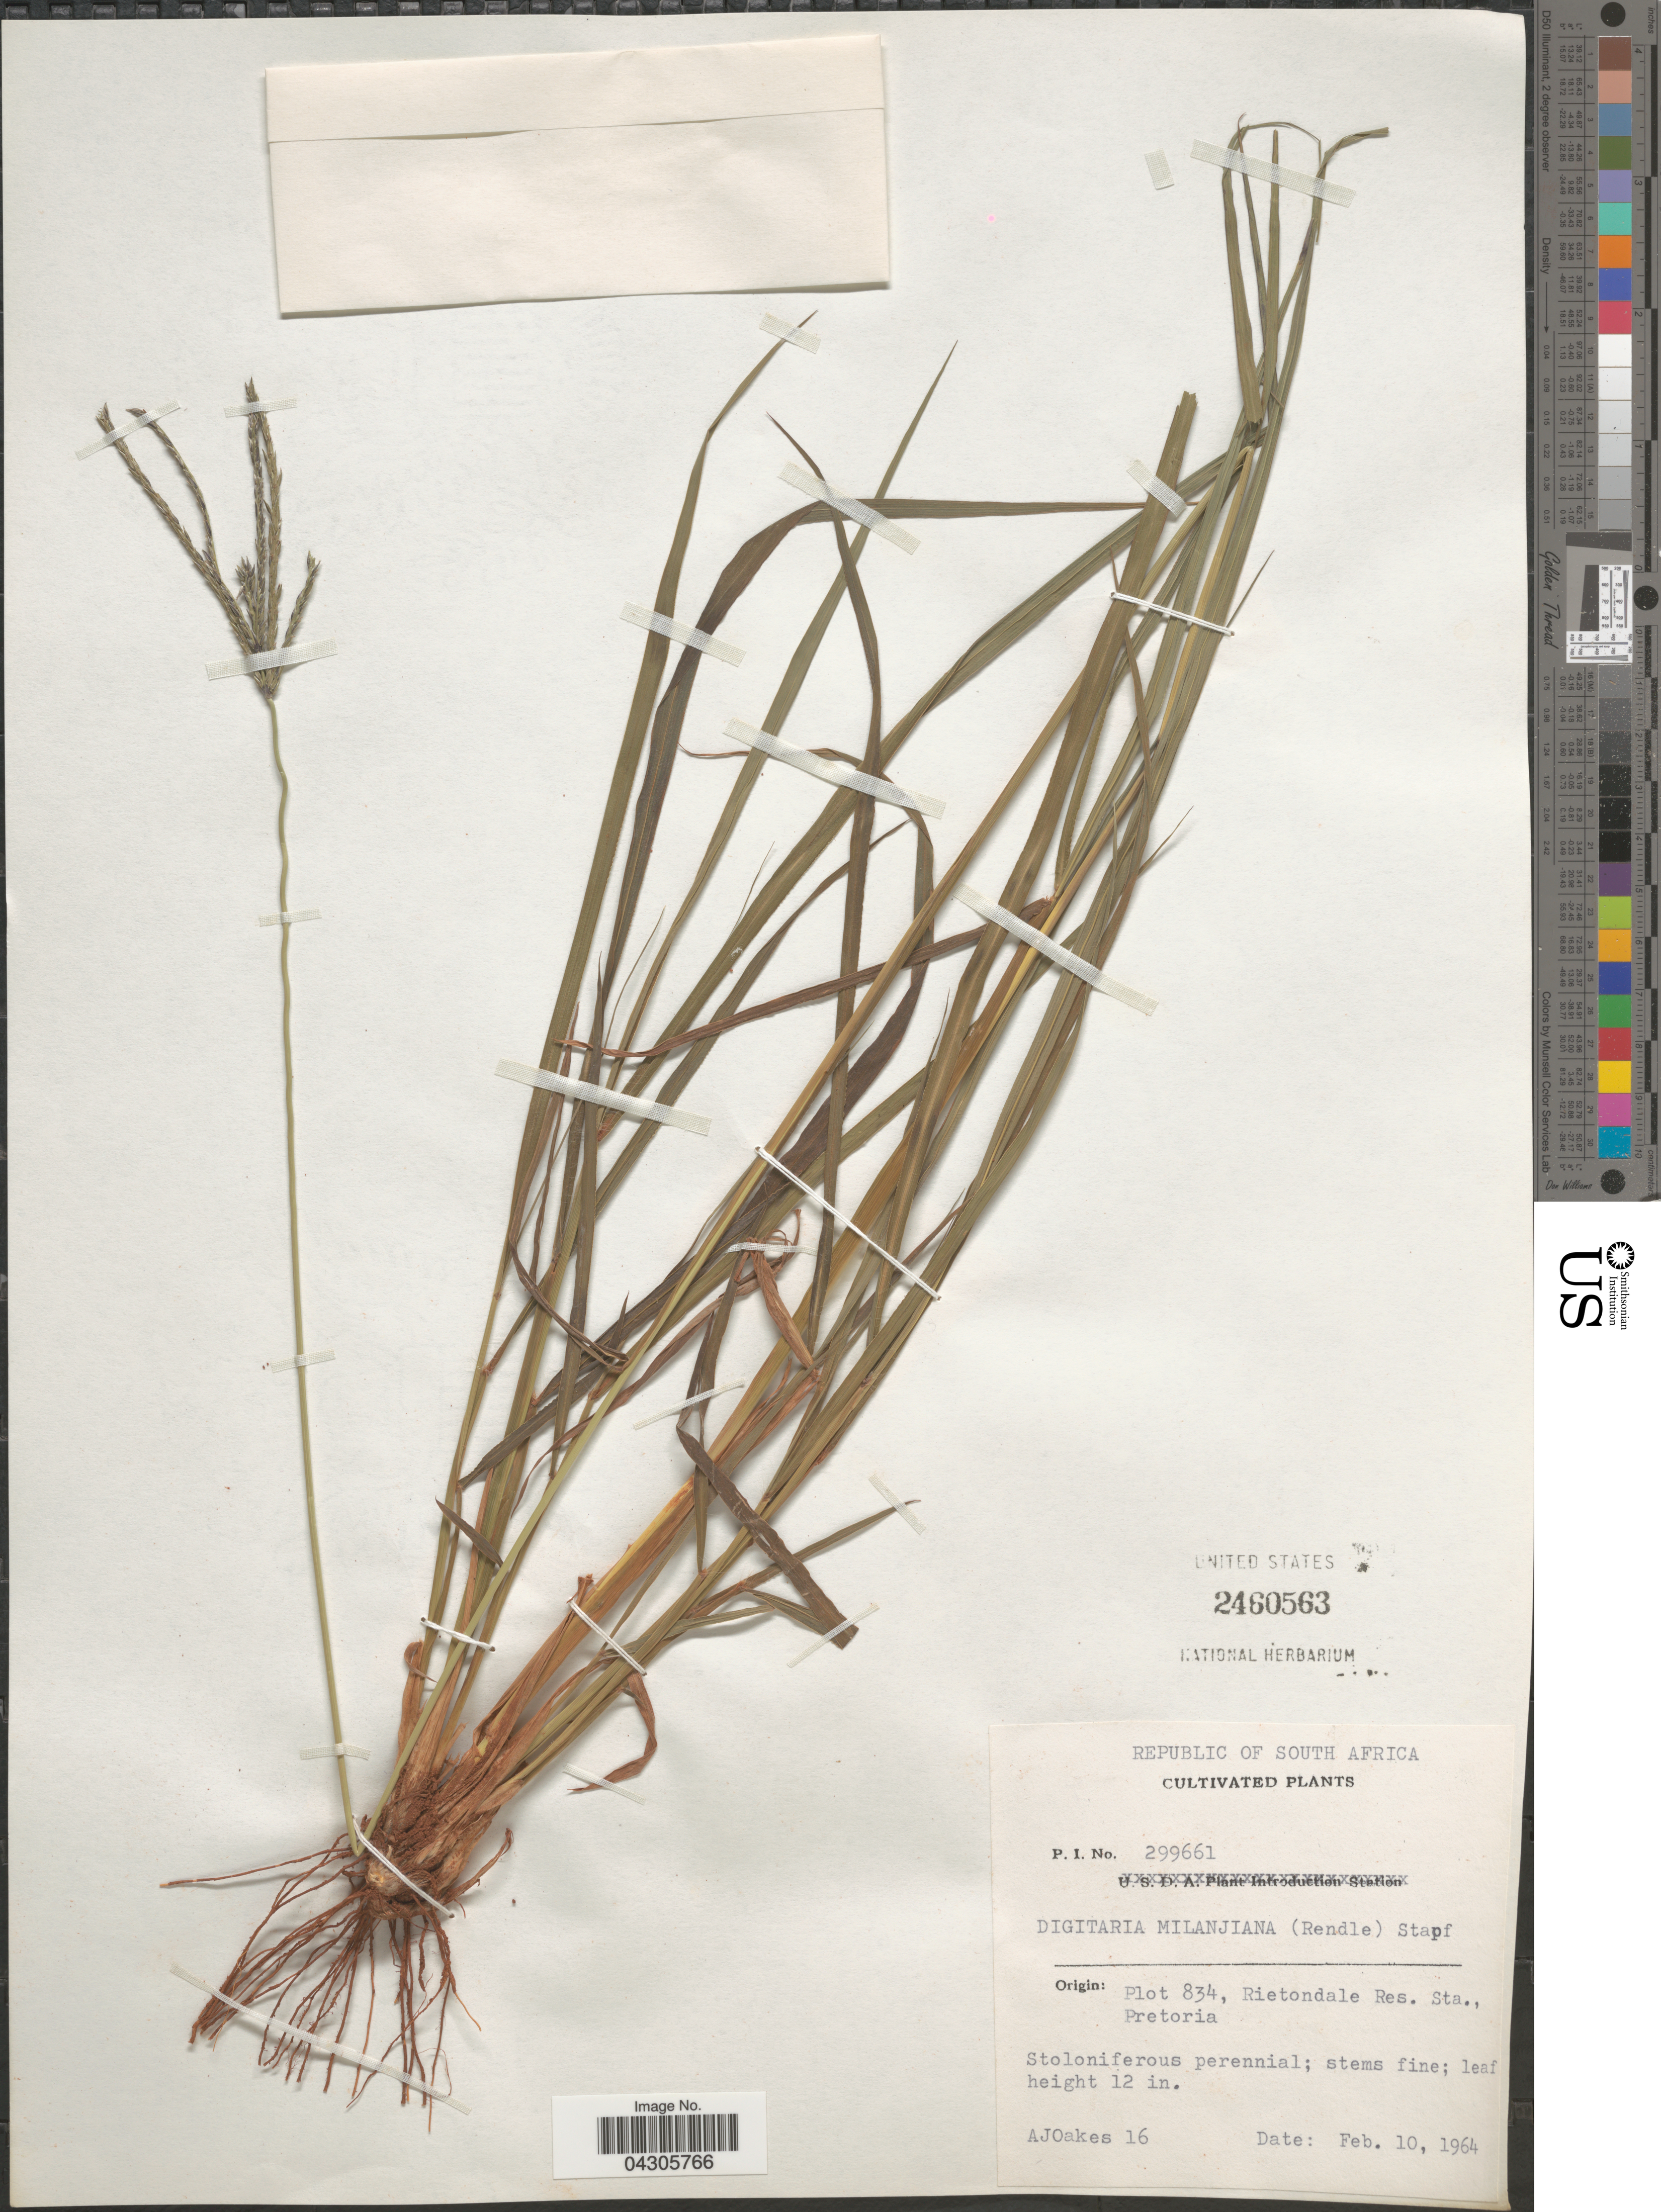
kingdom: Plantae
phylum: Tracheophyta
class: Liliopsida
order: Poales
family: Poaceae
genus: Digitaria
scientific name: Digitaria milanjiana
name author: (Rendle) Stapf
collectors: A. Oakes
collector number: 16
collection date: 1964-02-10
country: South Africa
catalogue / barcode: US 2460563